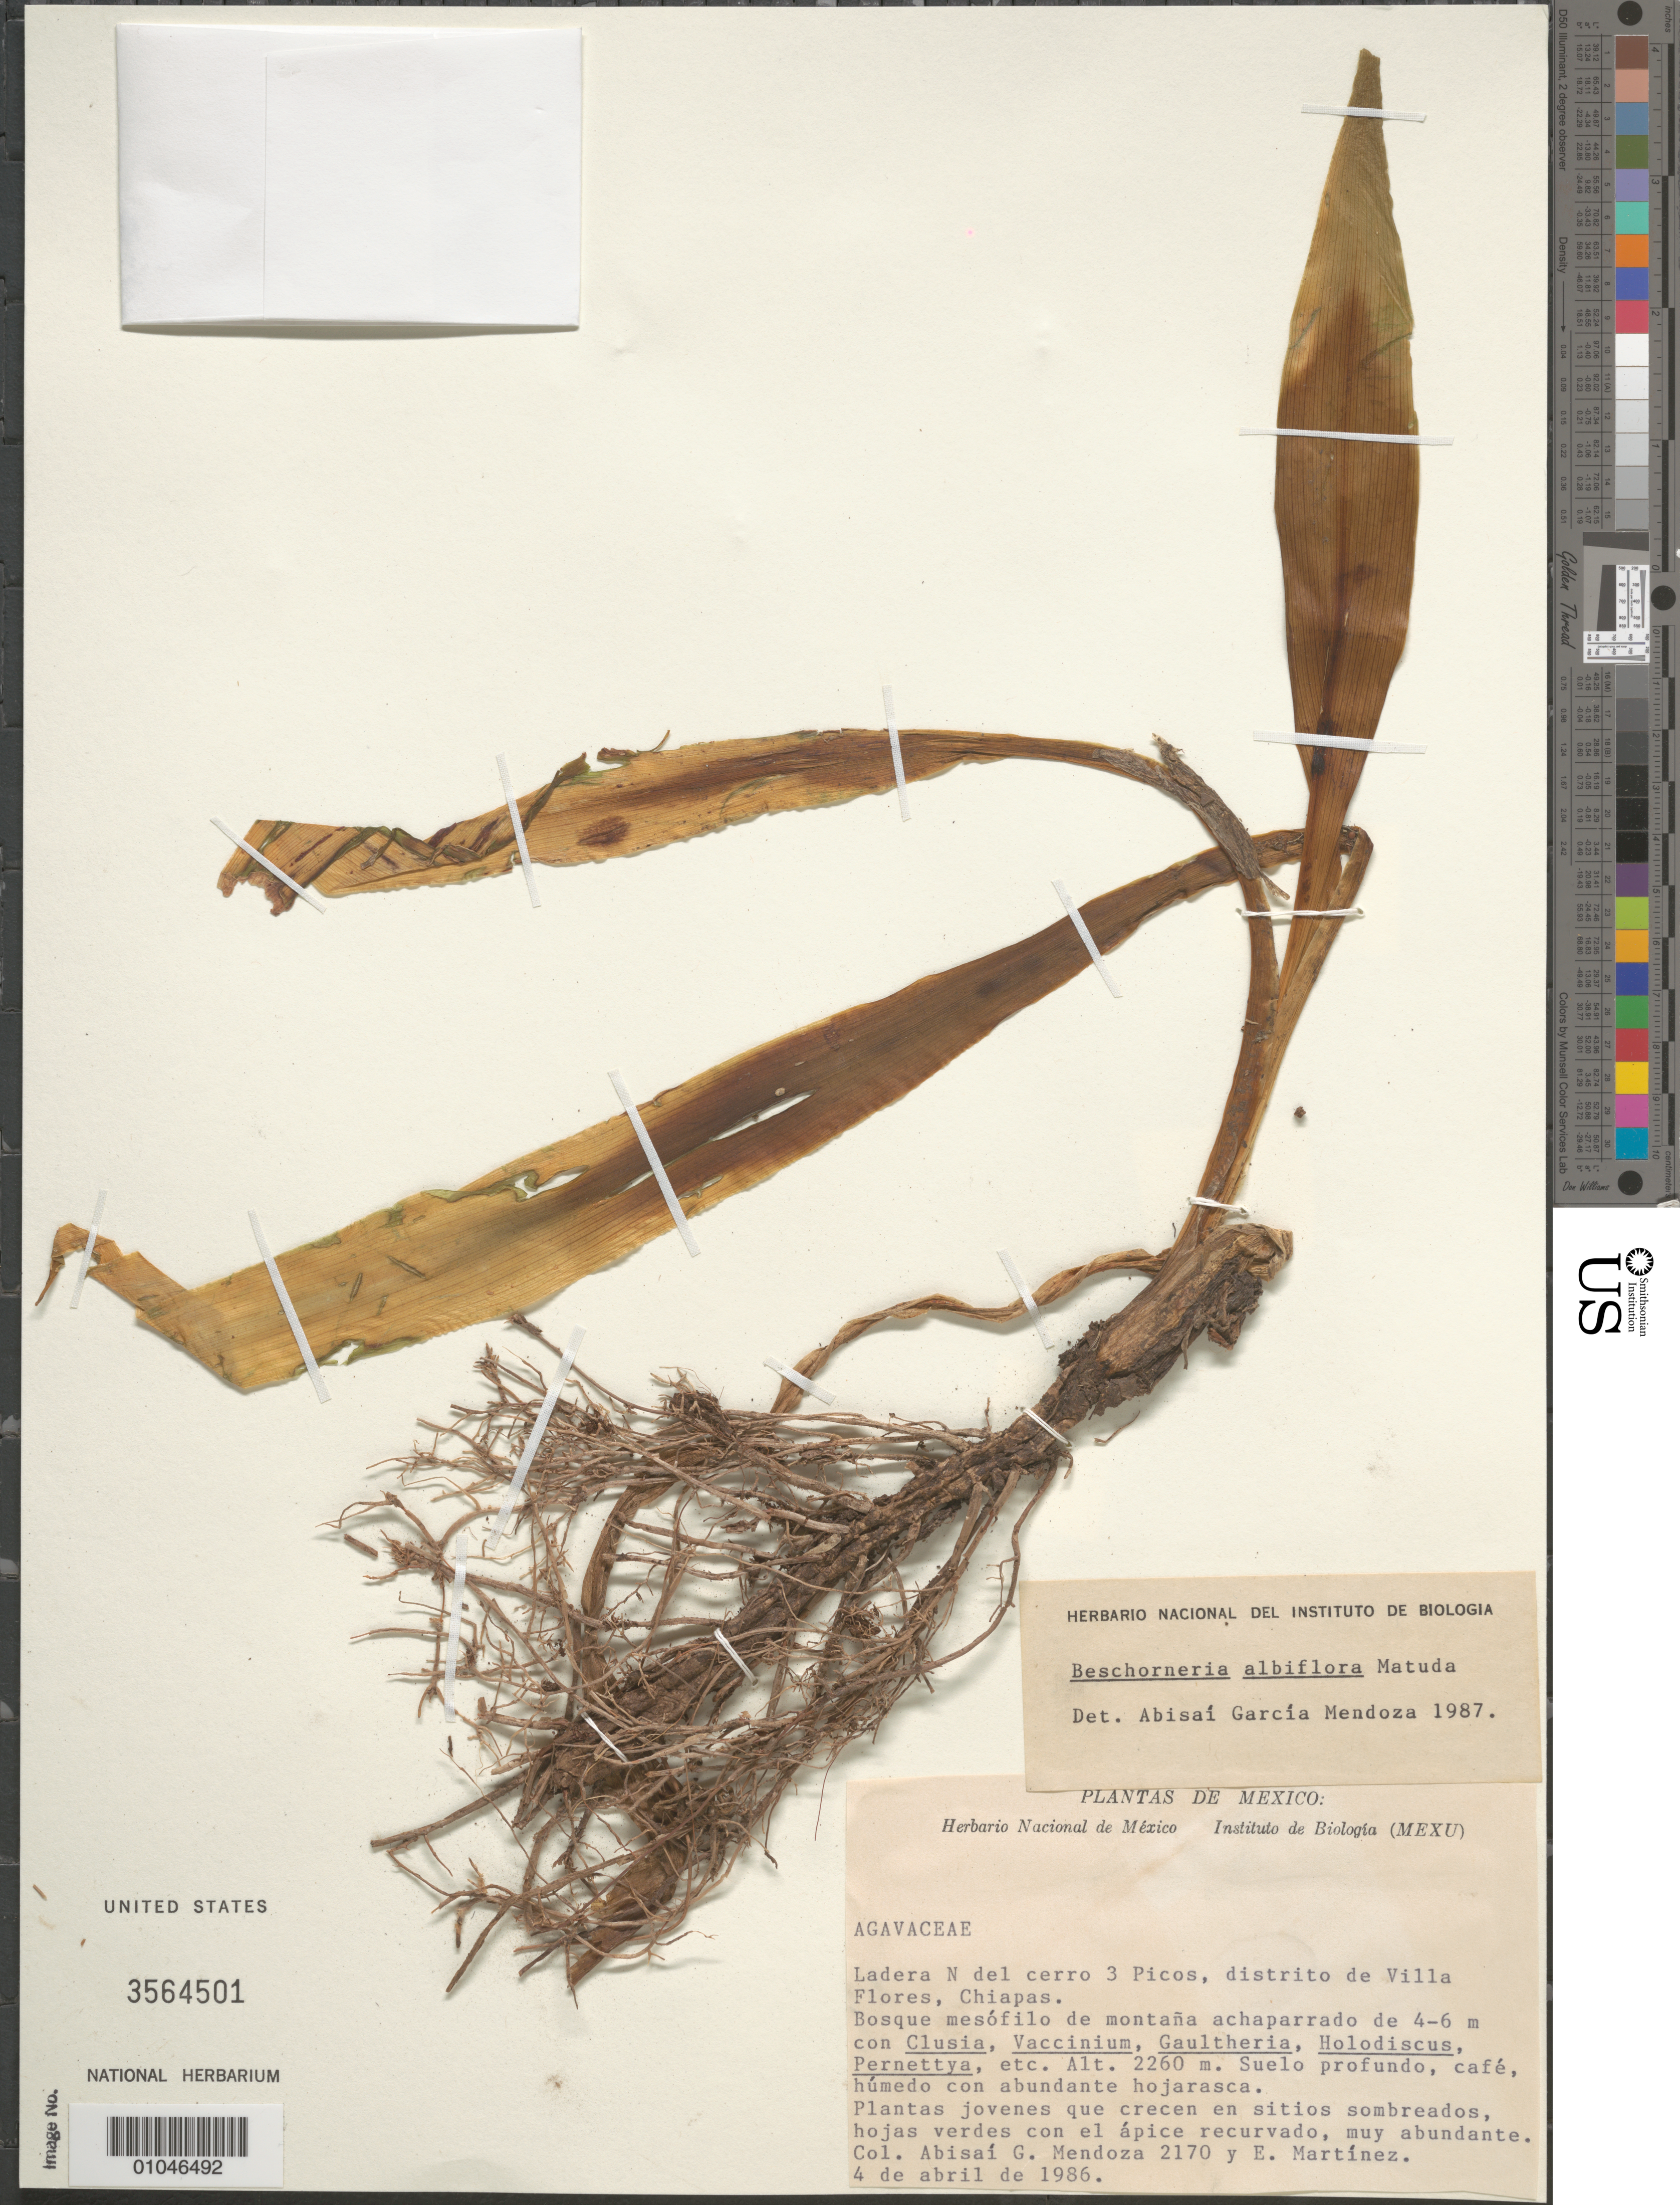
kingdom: Plantae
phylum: Tracheophyta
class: Liliopsida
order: Asparagales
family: Asparagaceae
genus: Beschorneria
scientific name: Beschorneria albiflora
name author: Matuda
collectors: A. García-Mendoza & E. Martínez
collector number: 2170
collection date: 1986-04-04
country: Mexico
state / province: Chiapas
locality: Ladera N del cerro 3 Picos, distrito de Villa Flores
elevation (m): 2260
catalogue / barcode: US 3564501